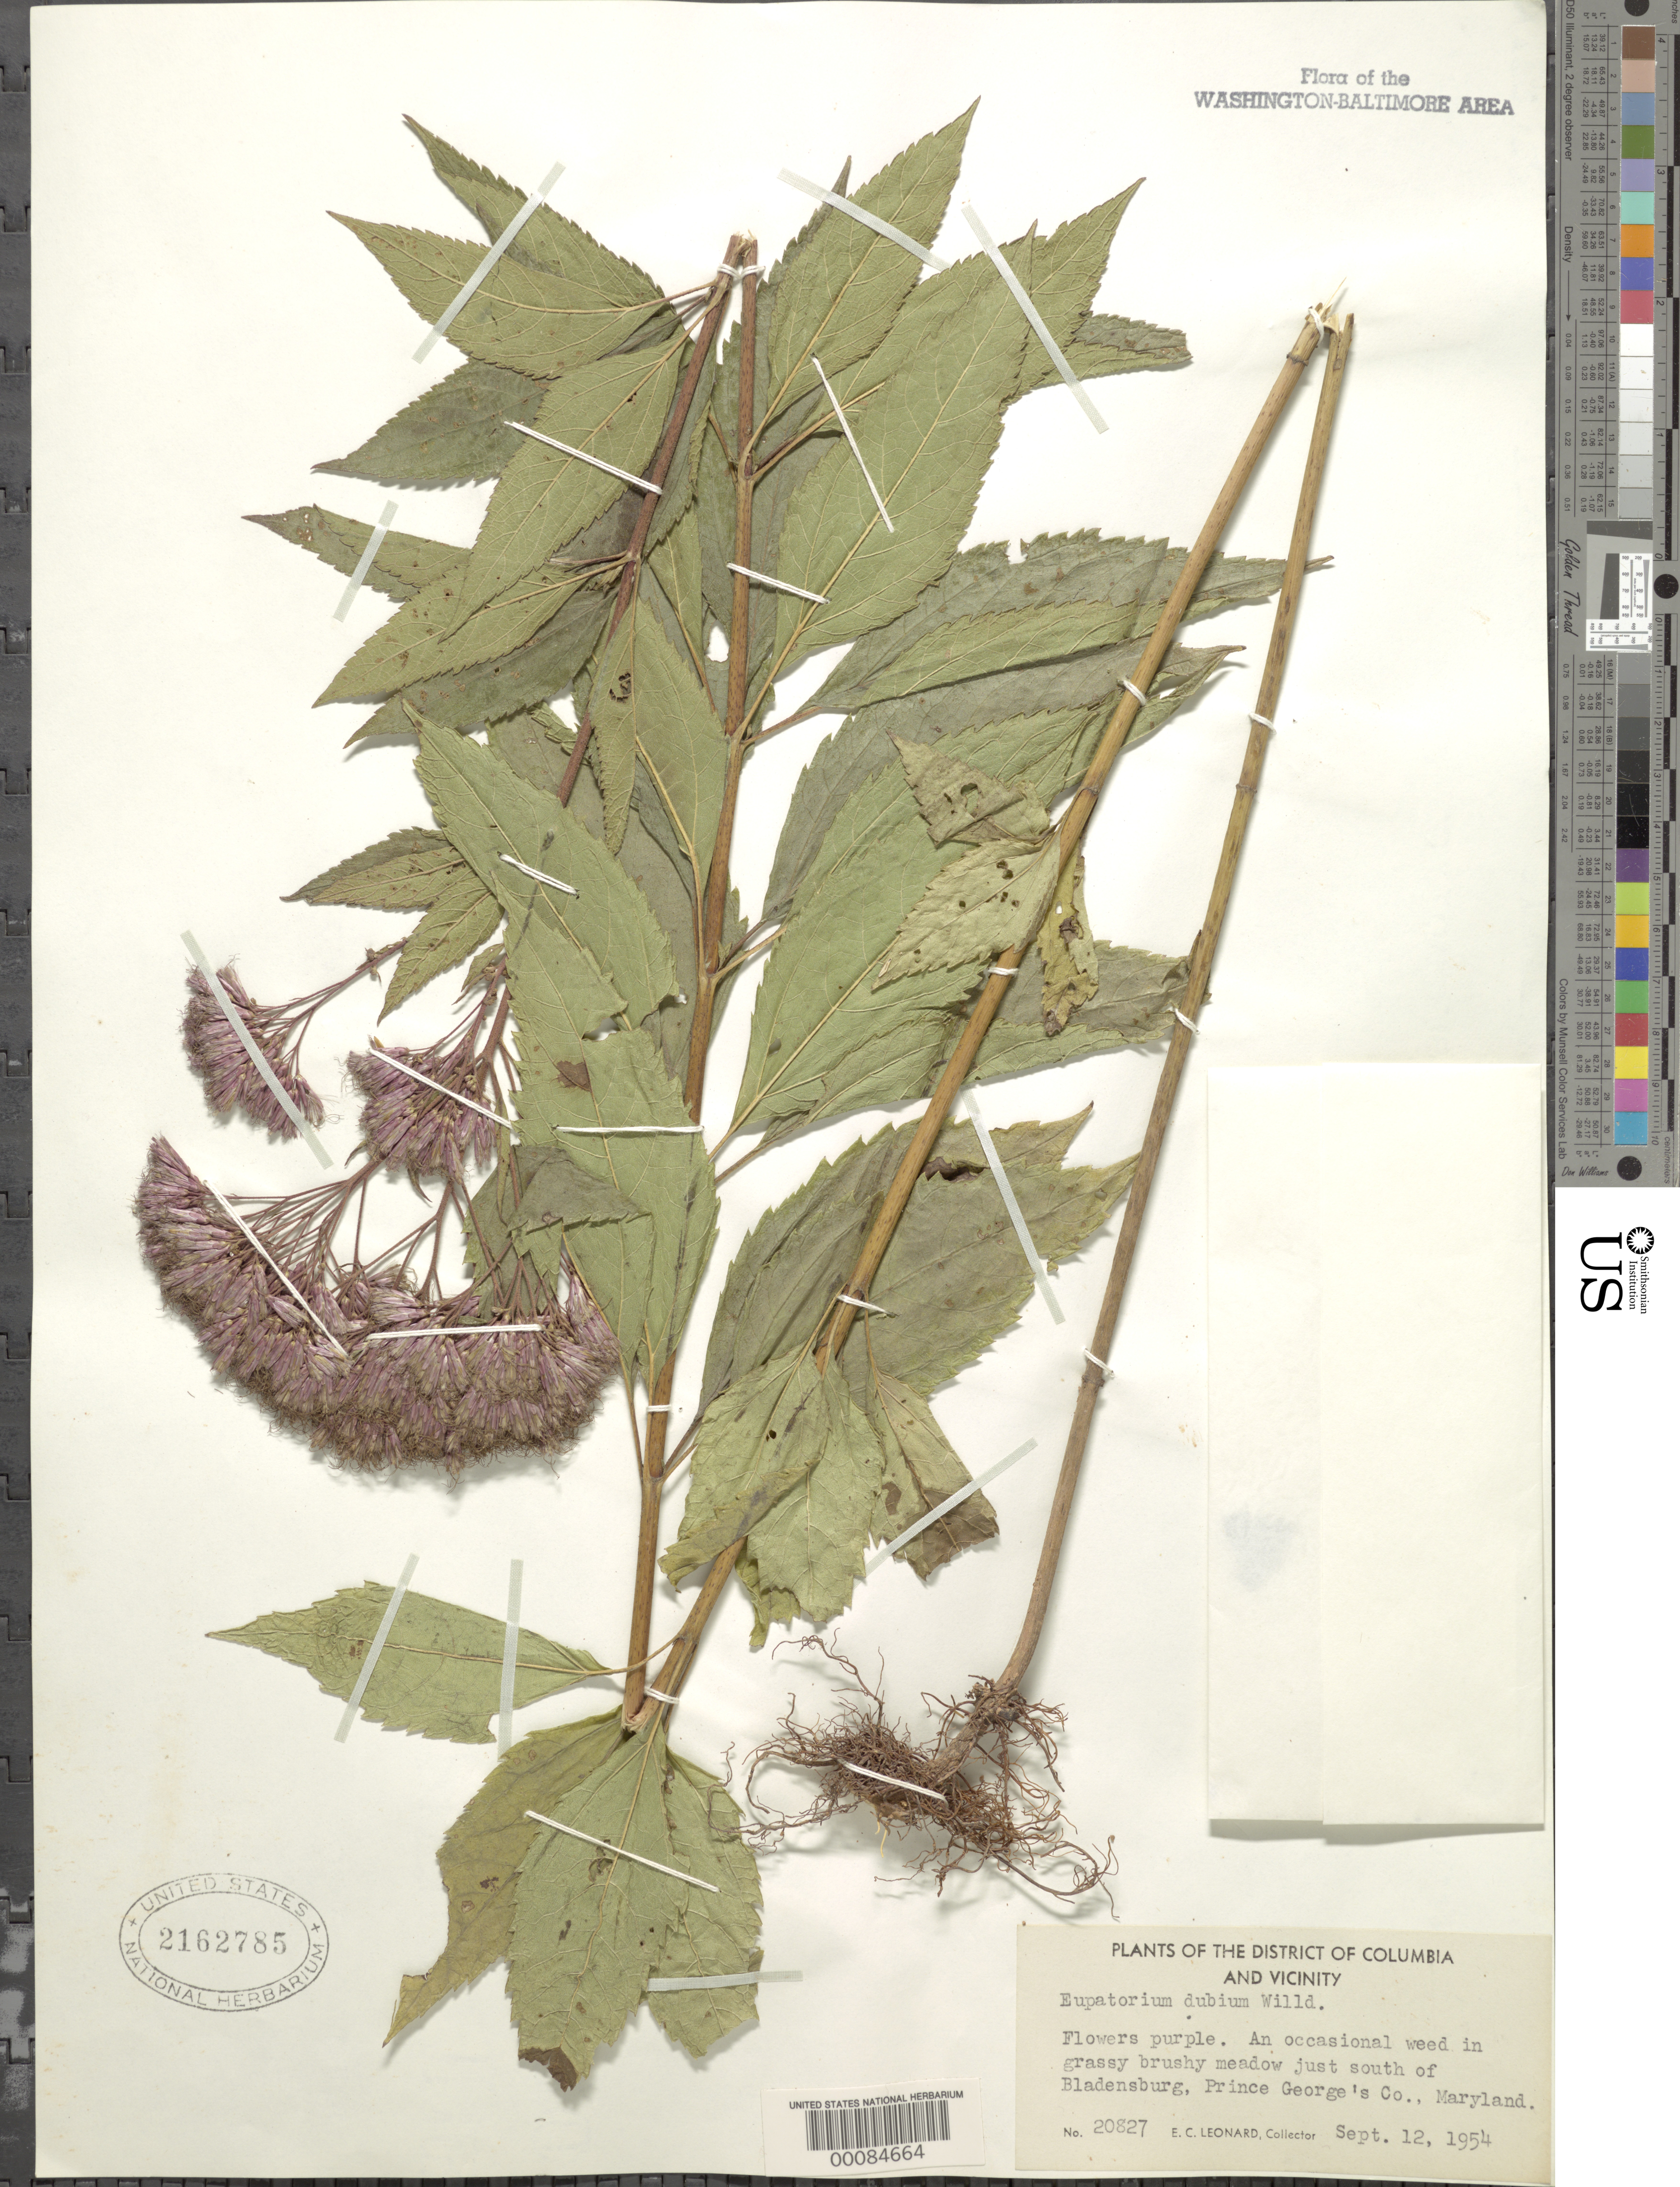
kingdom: Plantae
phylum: Tracheophyta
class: Magnoliopsida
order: Asterales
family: Asteraceae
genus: Eupatorium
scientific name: Eupatorium dubium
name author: Willd. ex Poir.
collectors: E. C. Leonard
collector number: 20827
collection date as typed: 12 Sep 1954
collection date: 1954-09-12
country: United States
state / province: Maryland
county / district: Prince George's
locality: South of Bladensburg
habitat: Grassy brushy meadow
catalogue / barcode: US 2162785